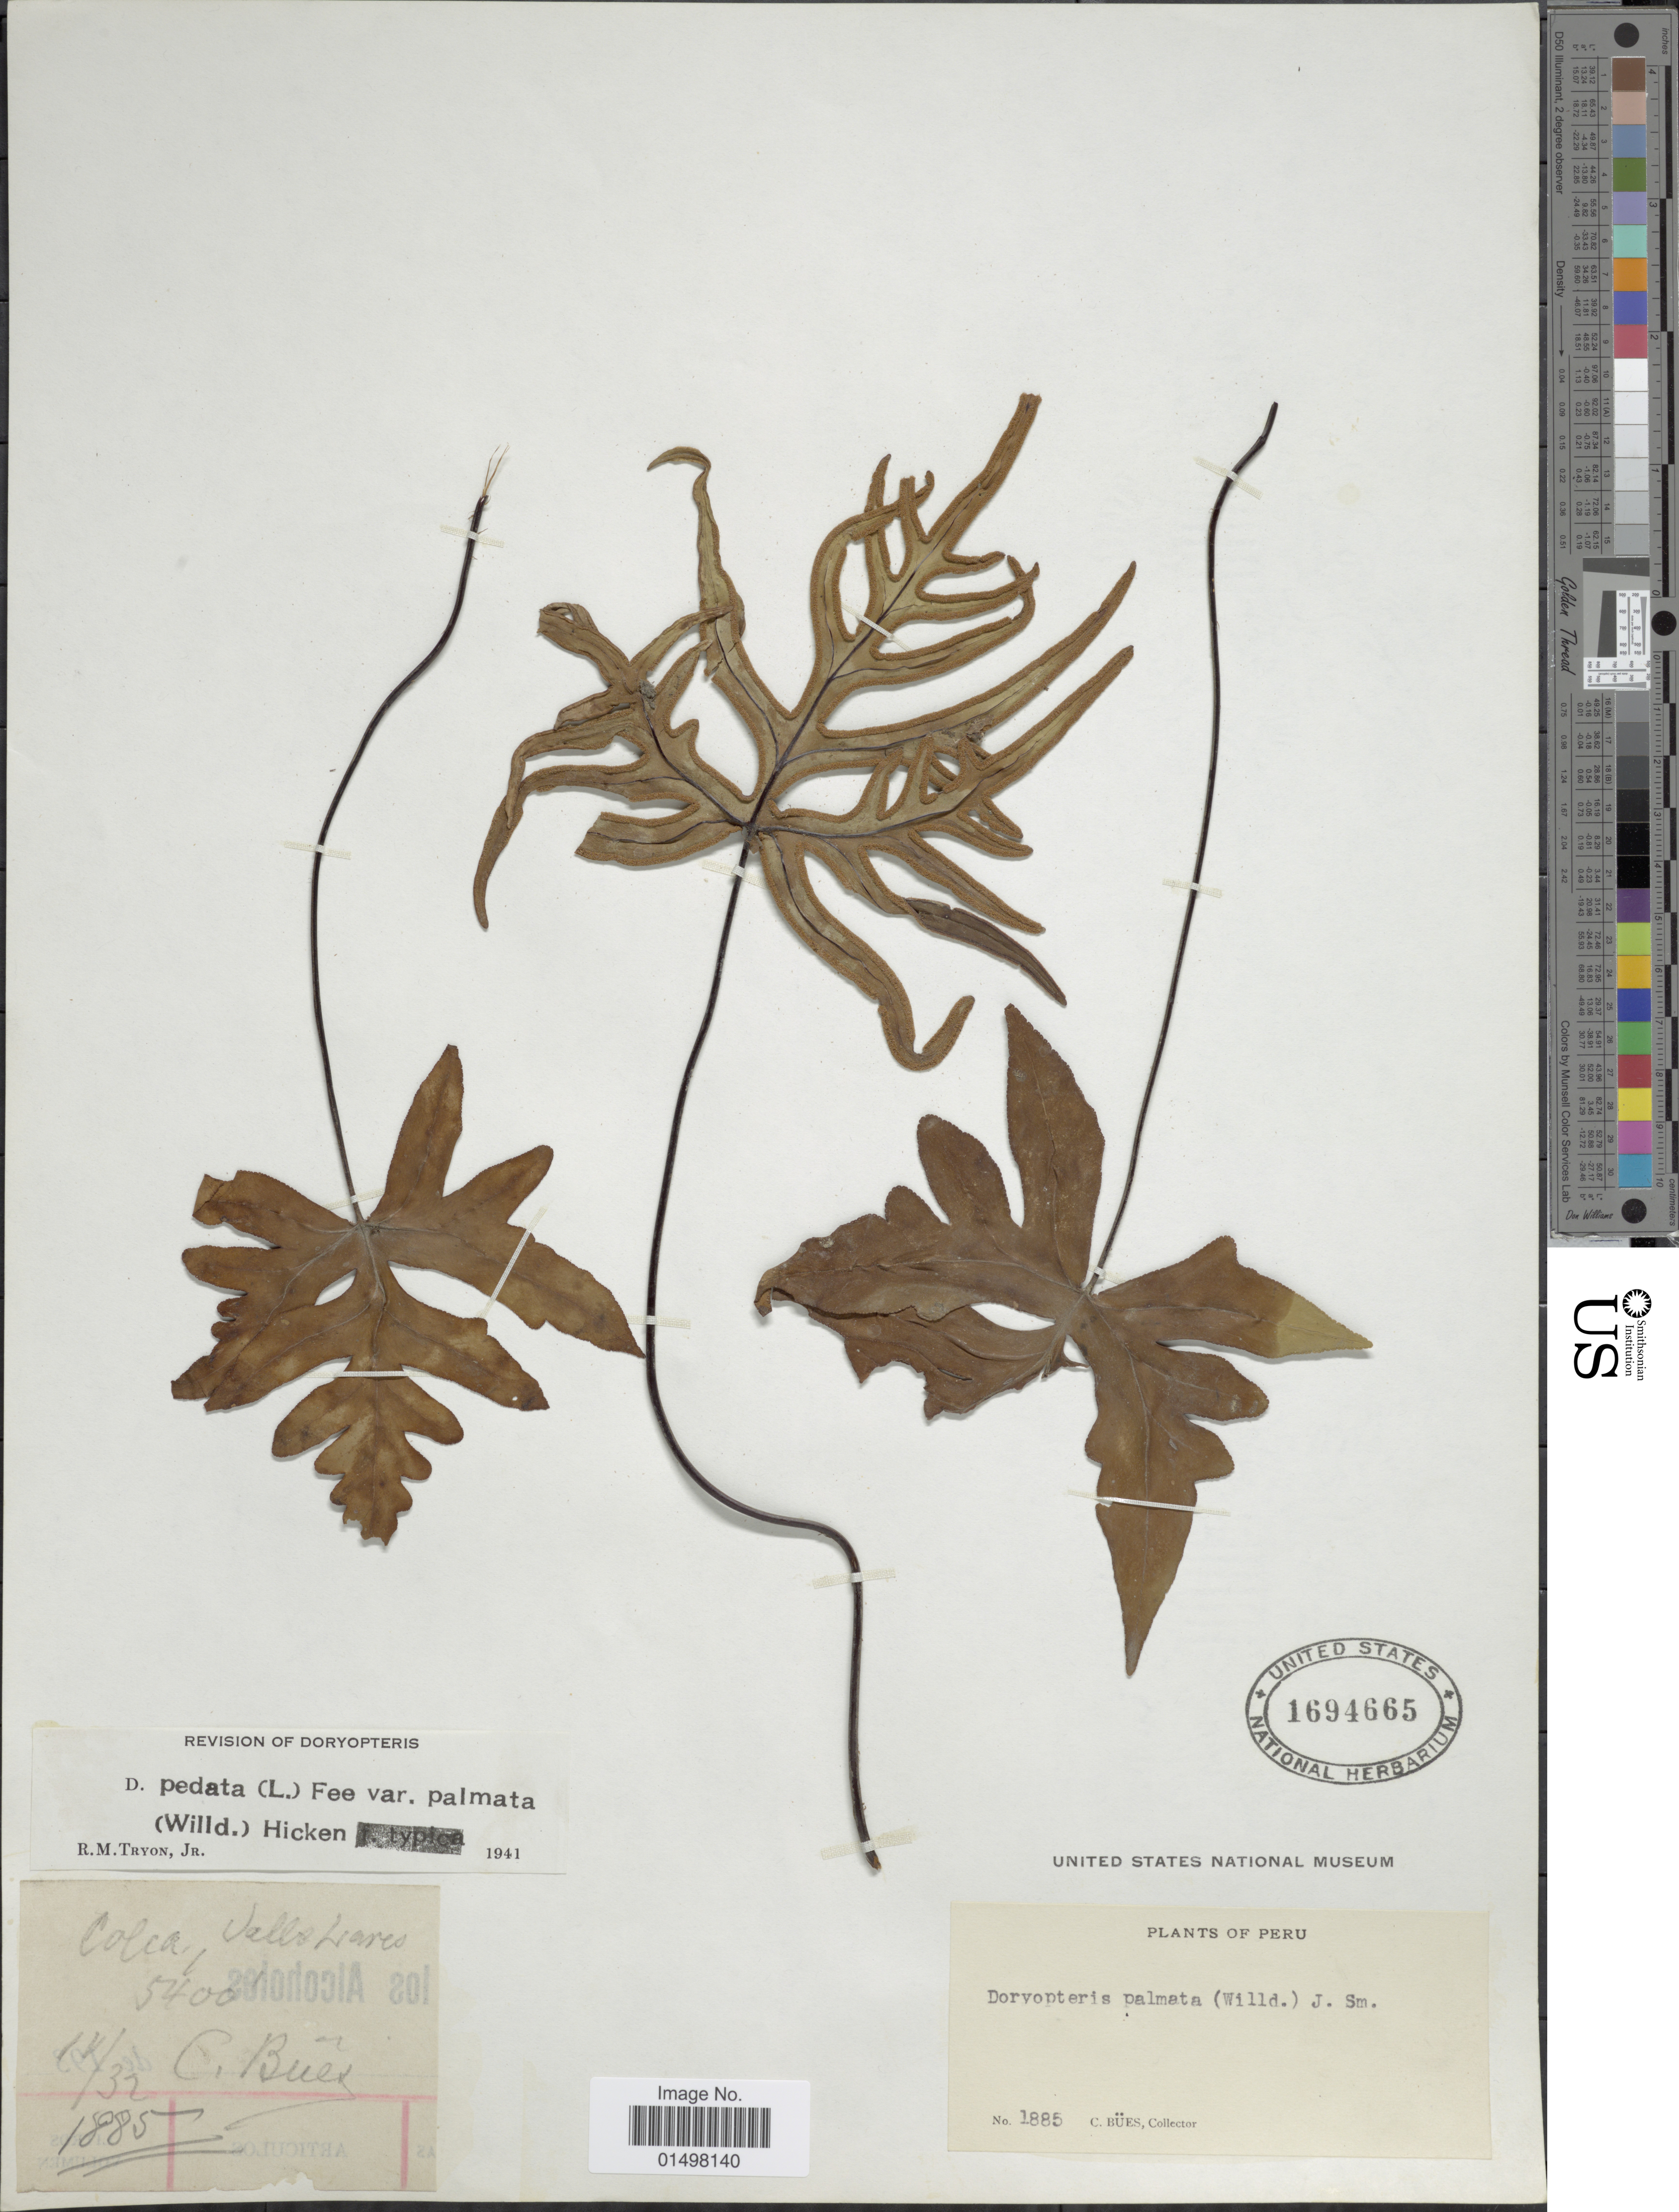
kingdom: Plantae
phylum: Tracheophyta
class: Polypodiopsida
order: Polypodiales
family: Pteridaceae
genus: Doryopteris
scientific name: Doryopteris pedata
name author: (L.) Fée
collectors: C. Bues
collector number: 1885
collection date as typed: Transcribed d/m/y: /4/32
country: Peru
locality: Colca, Valle Lares.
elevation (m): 1646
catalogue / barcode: US 1694665